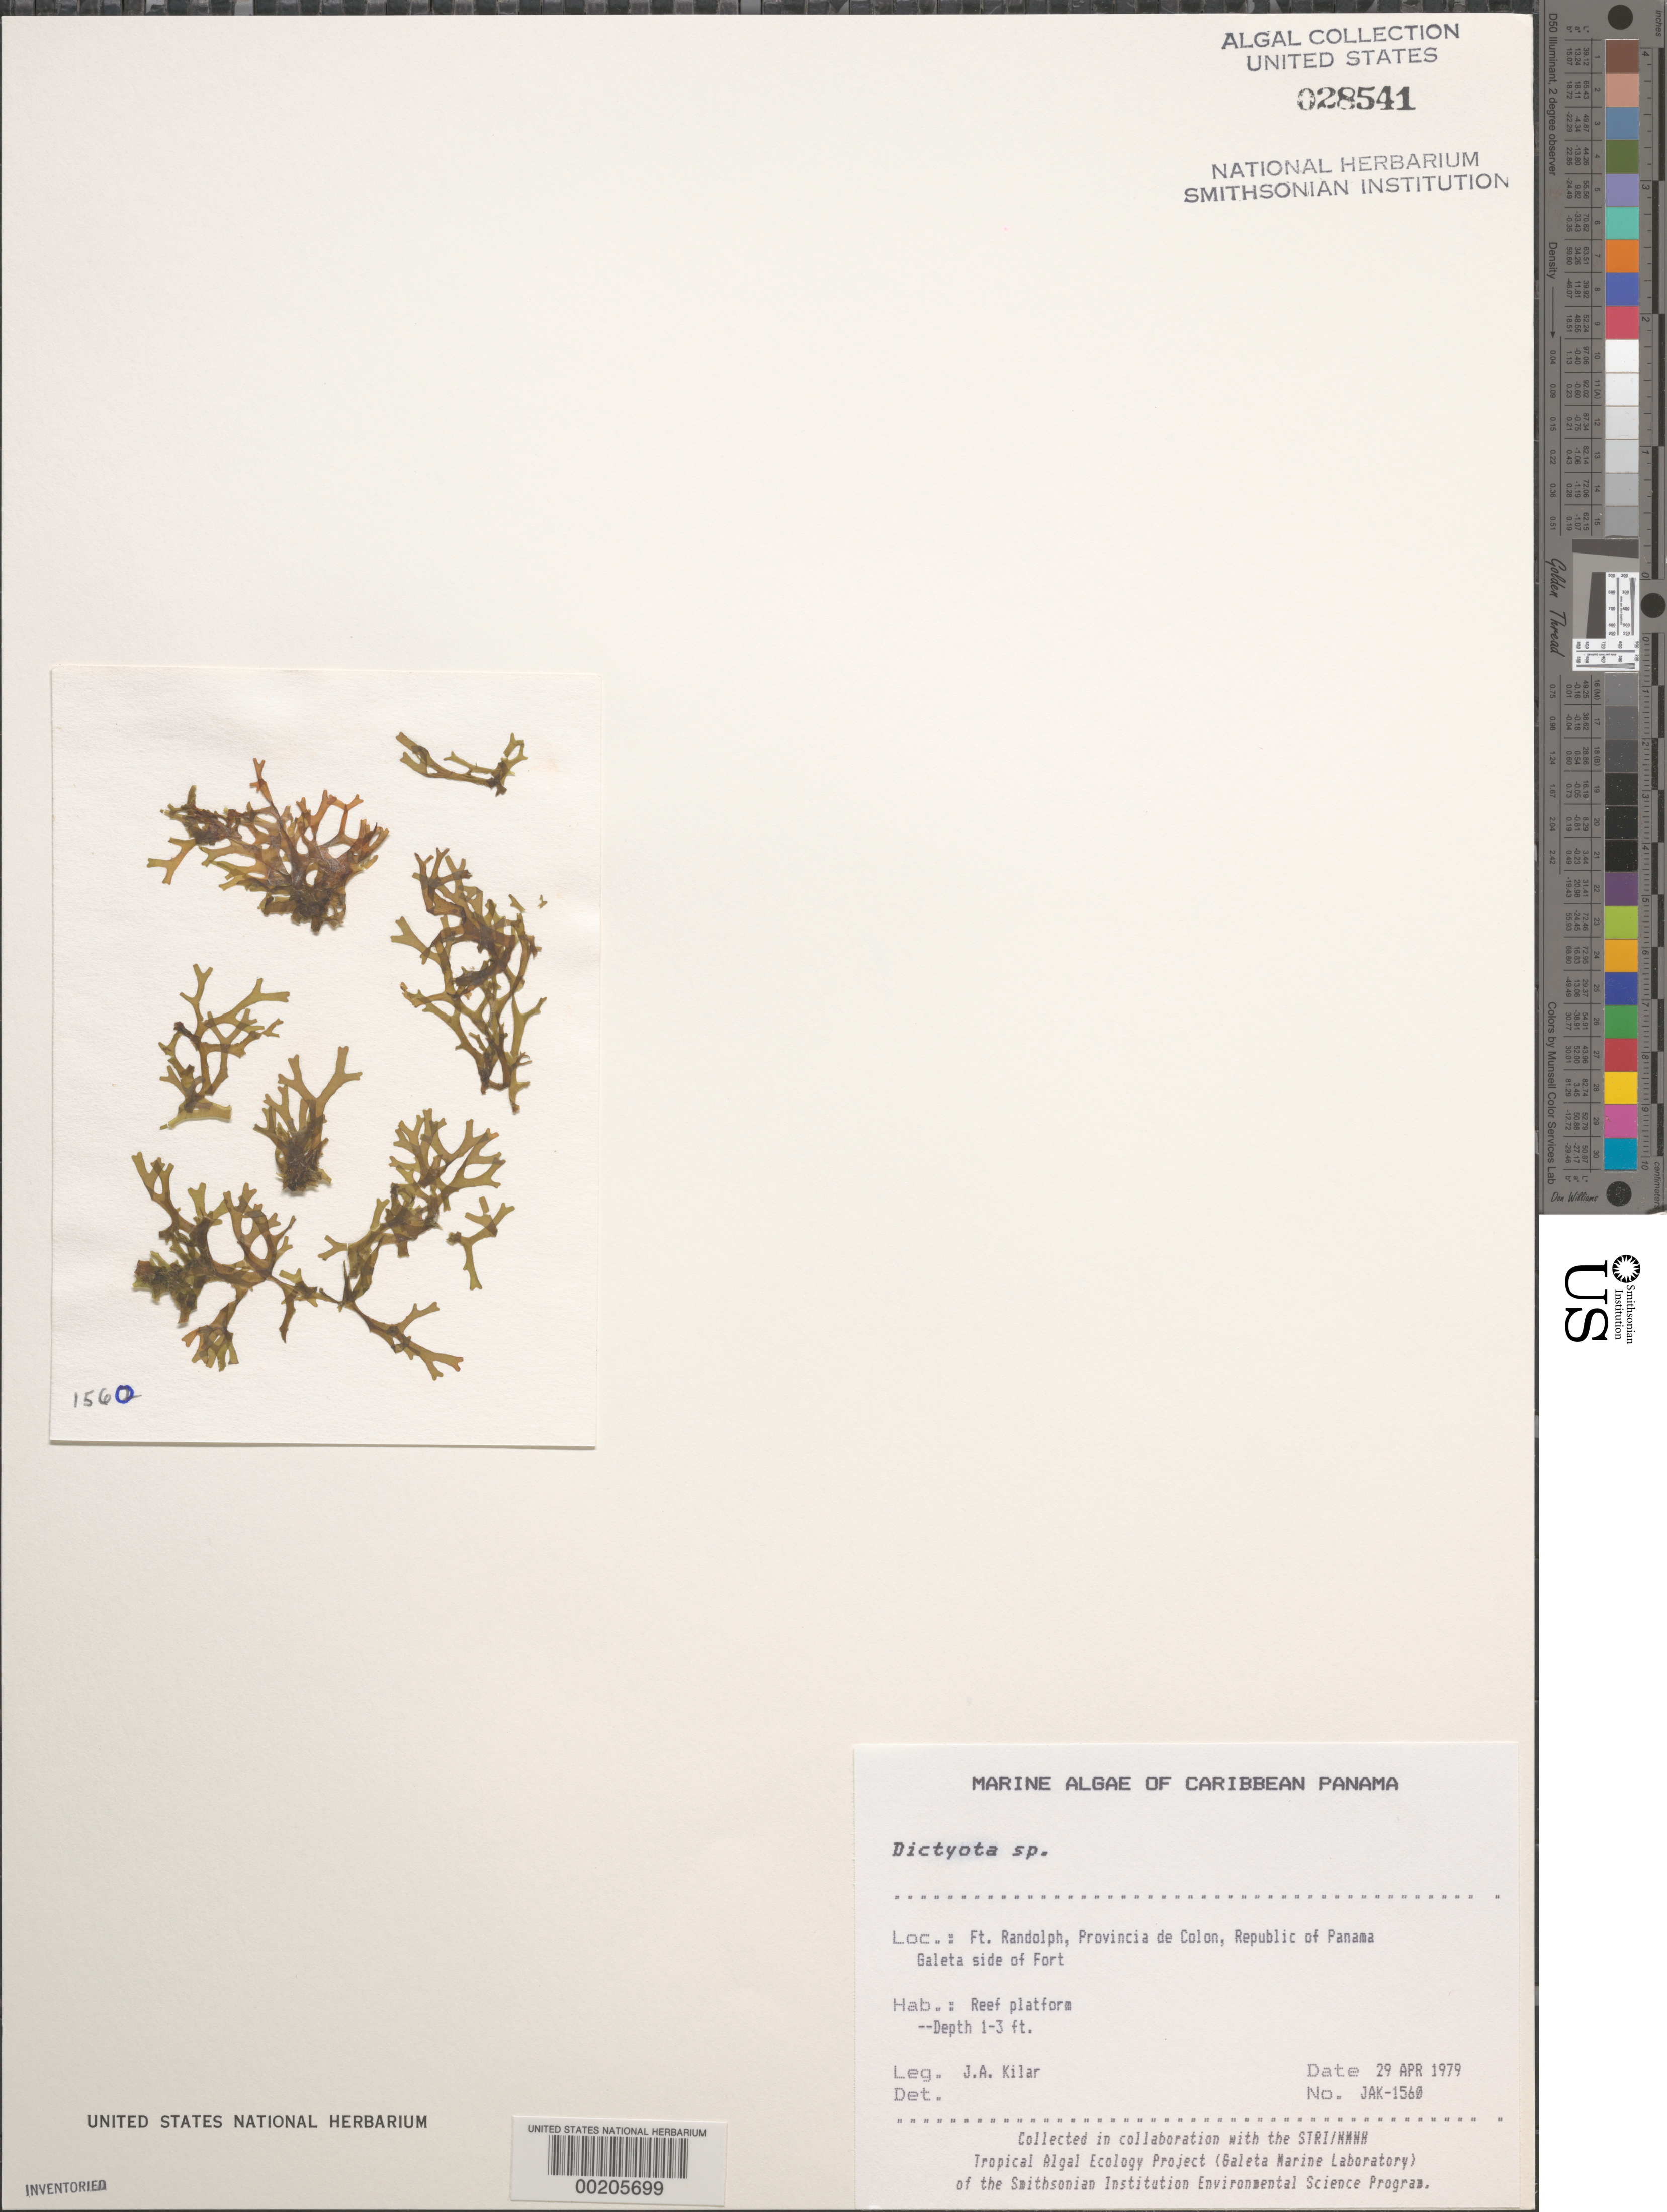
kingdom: Chromista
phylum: Ochrophyta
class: Phaeophyceae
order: Dictyotales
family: Dictyotaceae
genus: Dictyota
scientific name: Dictyota sp.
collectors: J. A. Kilar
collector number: JAK-1560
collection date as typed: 29 Apr 1979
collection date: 1979-04-29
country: Panama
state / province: Colón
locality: Fort Randolph, Galeta side of fort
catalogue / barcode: US 28541